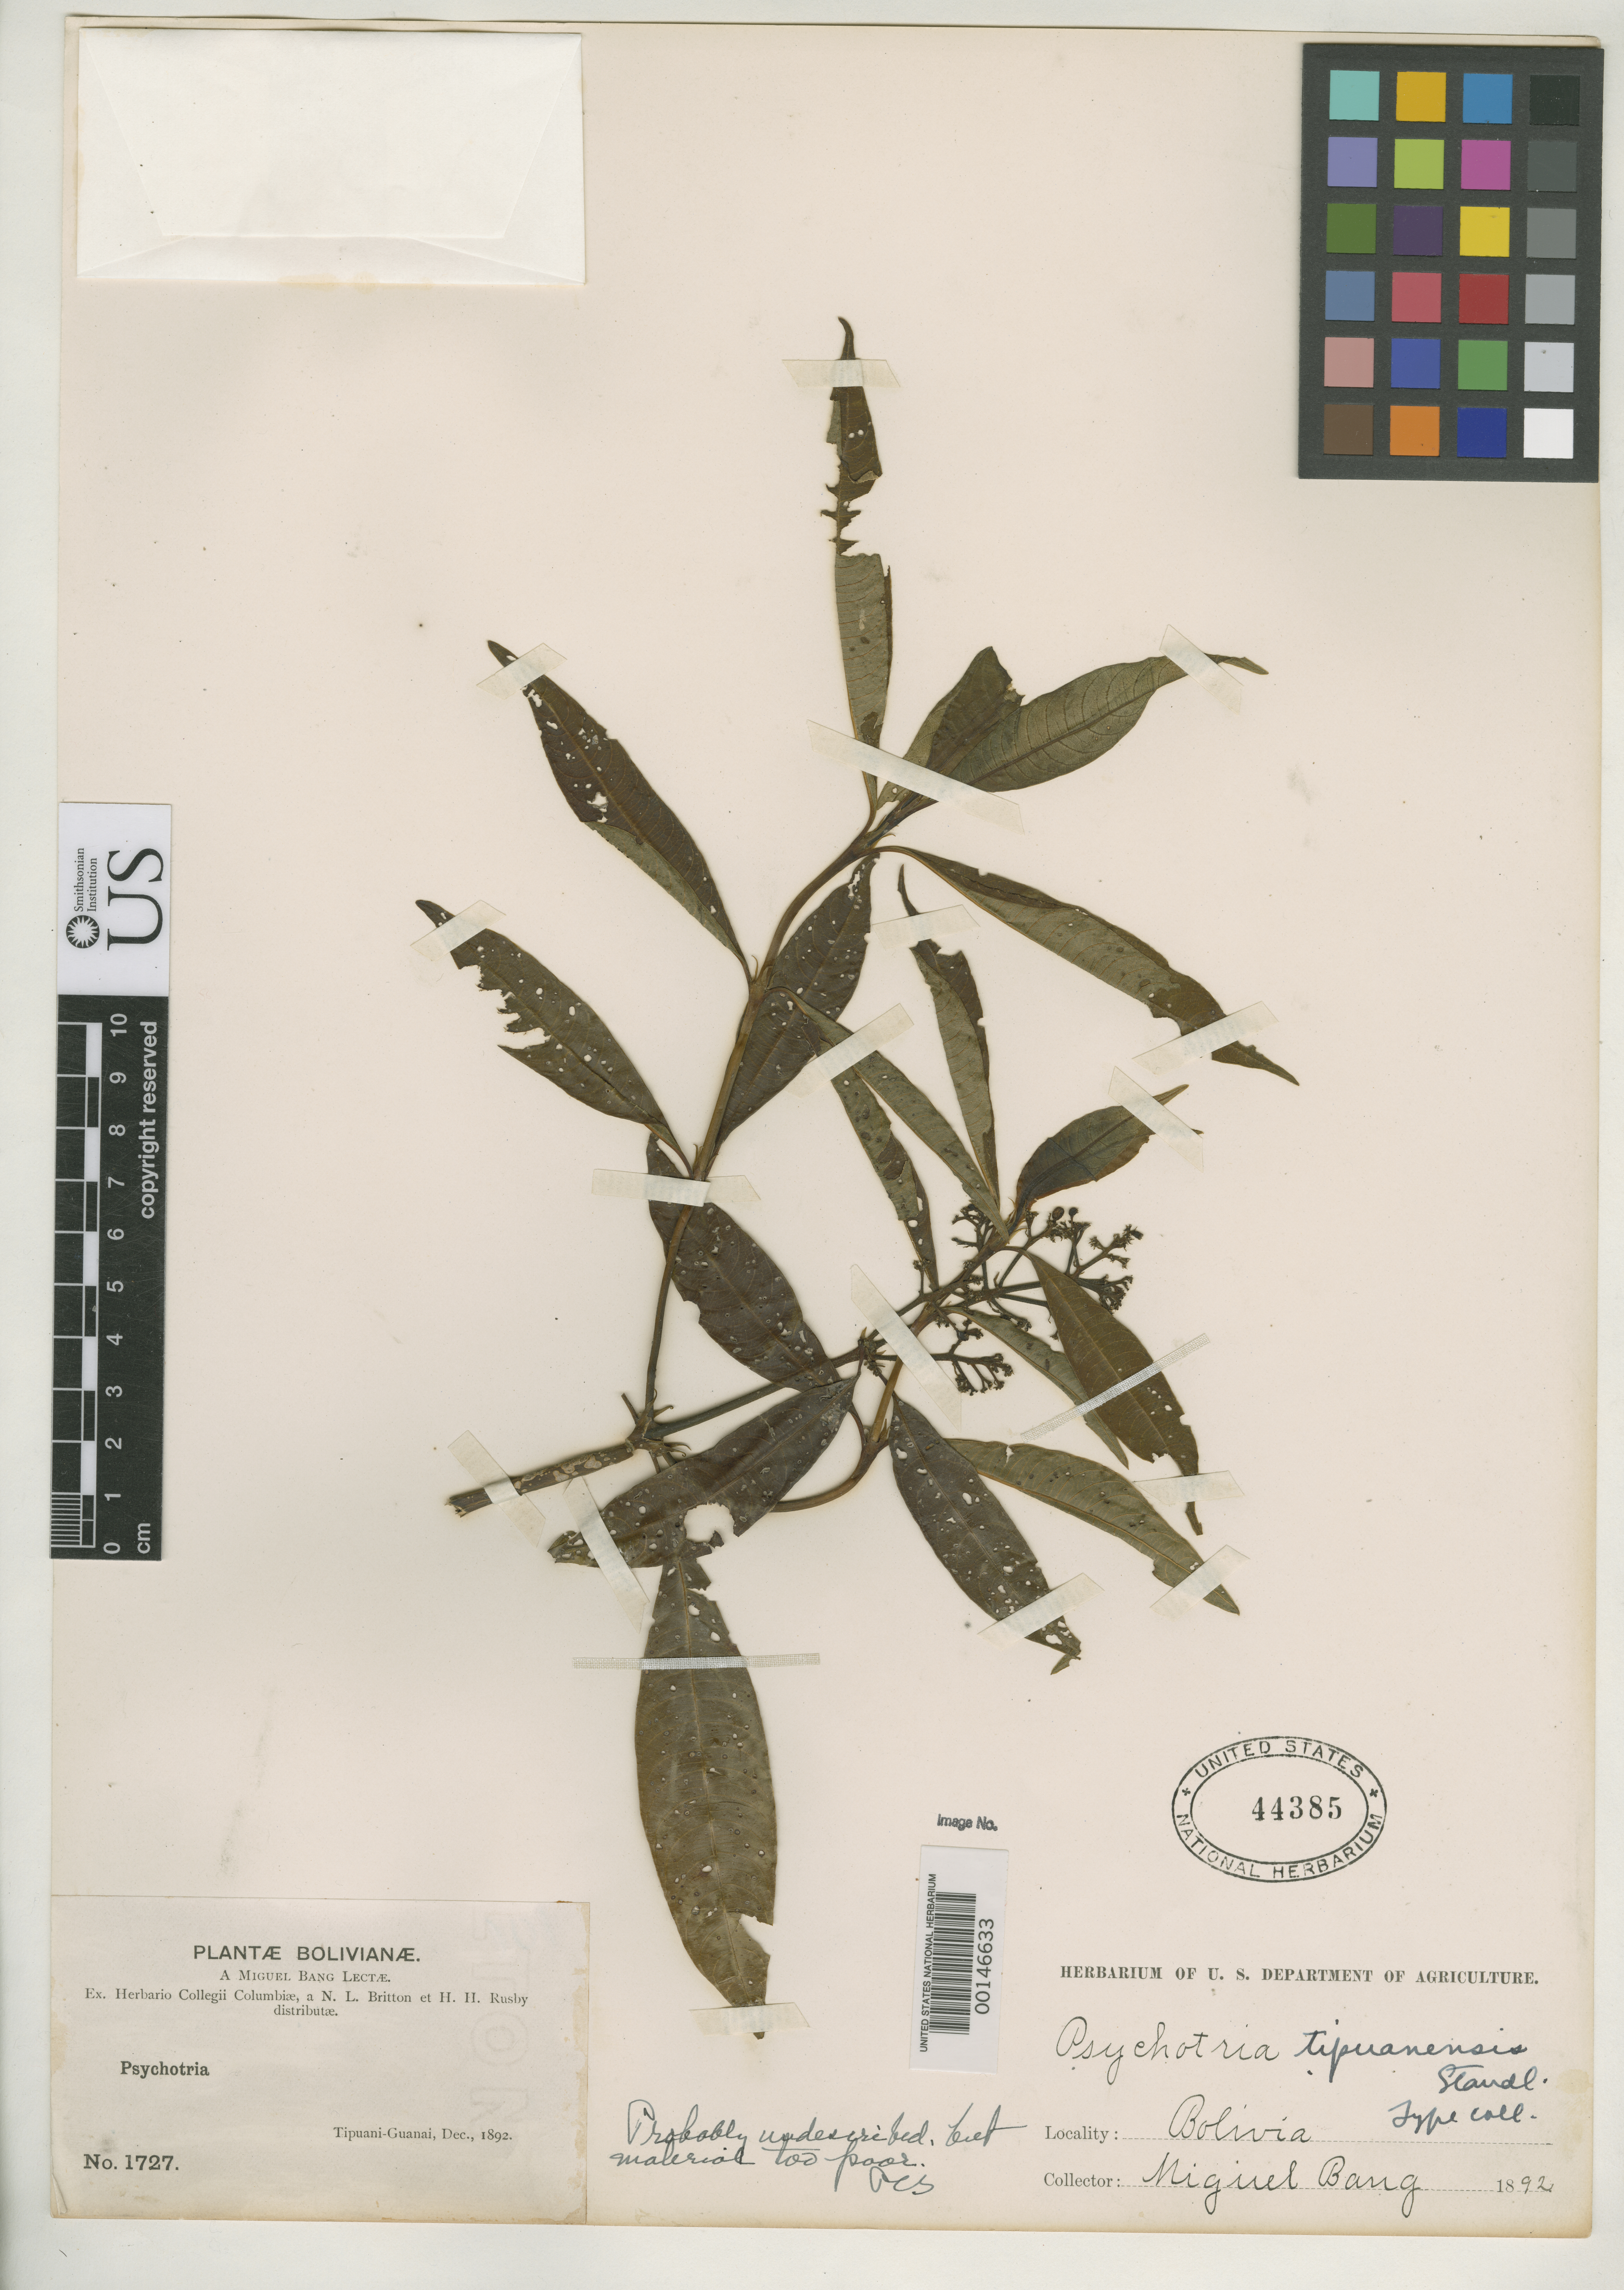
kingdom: Plantae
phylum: Tracheophyta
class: Magnoliopsida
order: Gentianales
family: Rubiaceae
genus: Psychotria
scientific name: Psychotria tipuanensis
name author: Standl.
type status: Isotype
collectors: M. Bang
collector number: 1727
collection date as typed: Dec 1892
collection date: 1892-12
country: Bolivia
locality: Tipuani-Guanai.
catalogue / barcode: US 44385